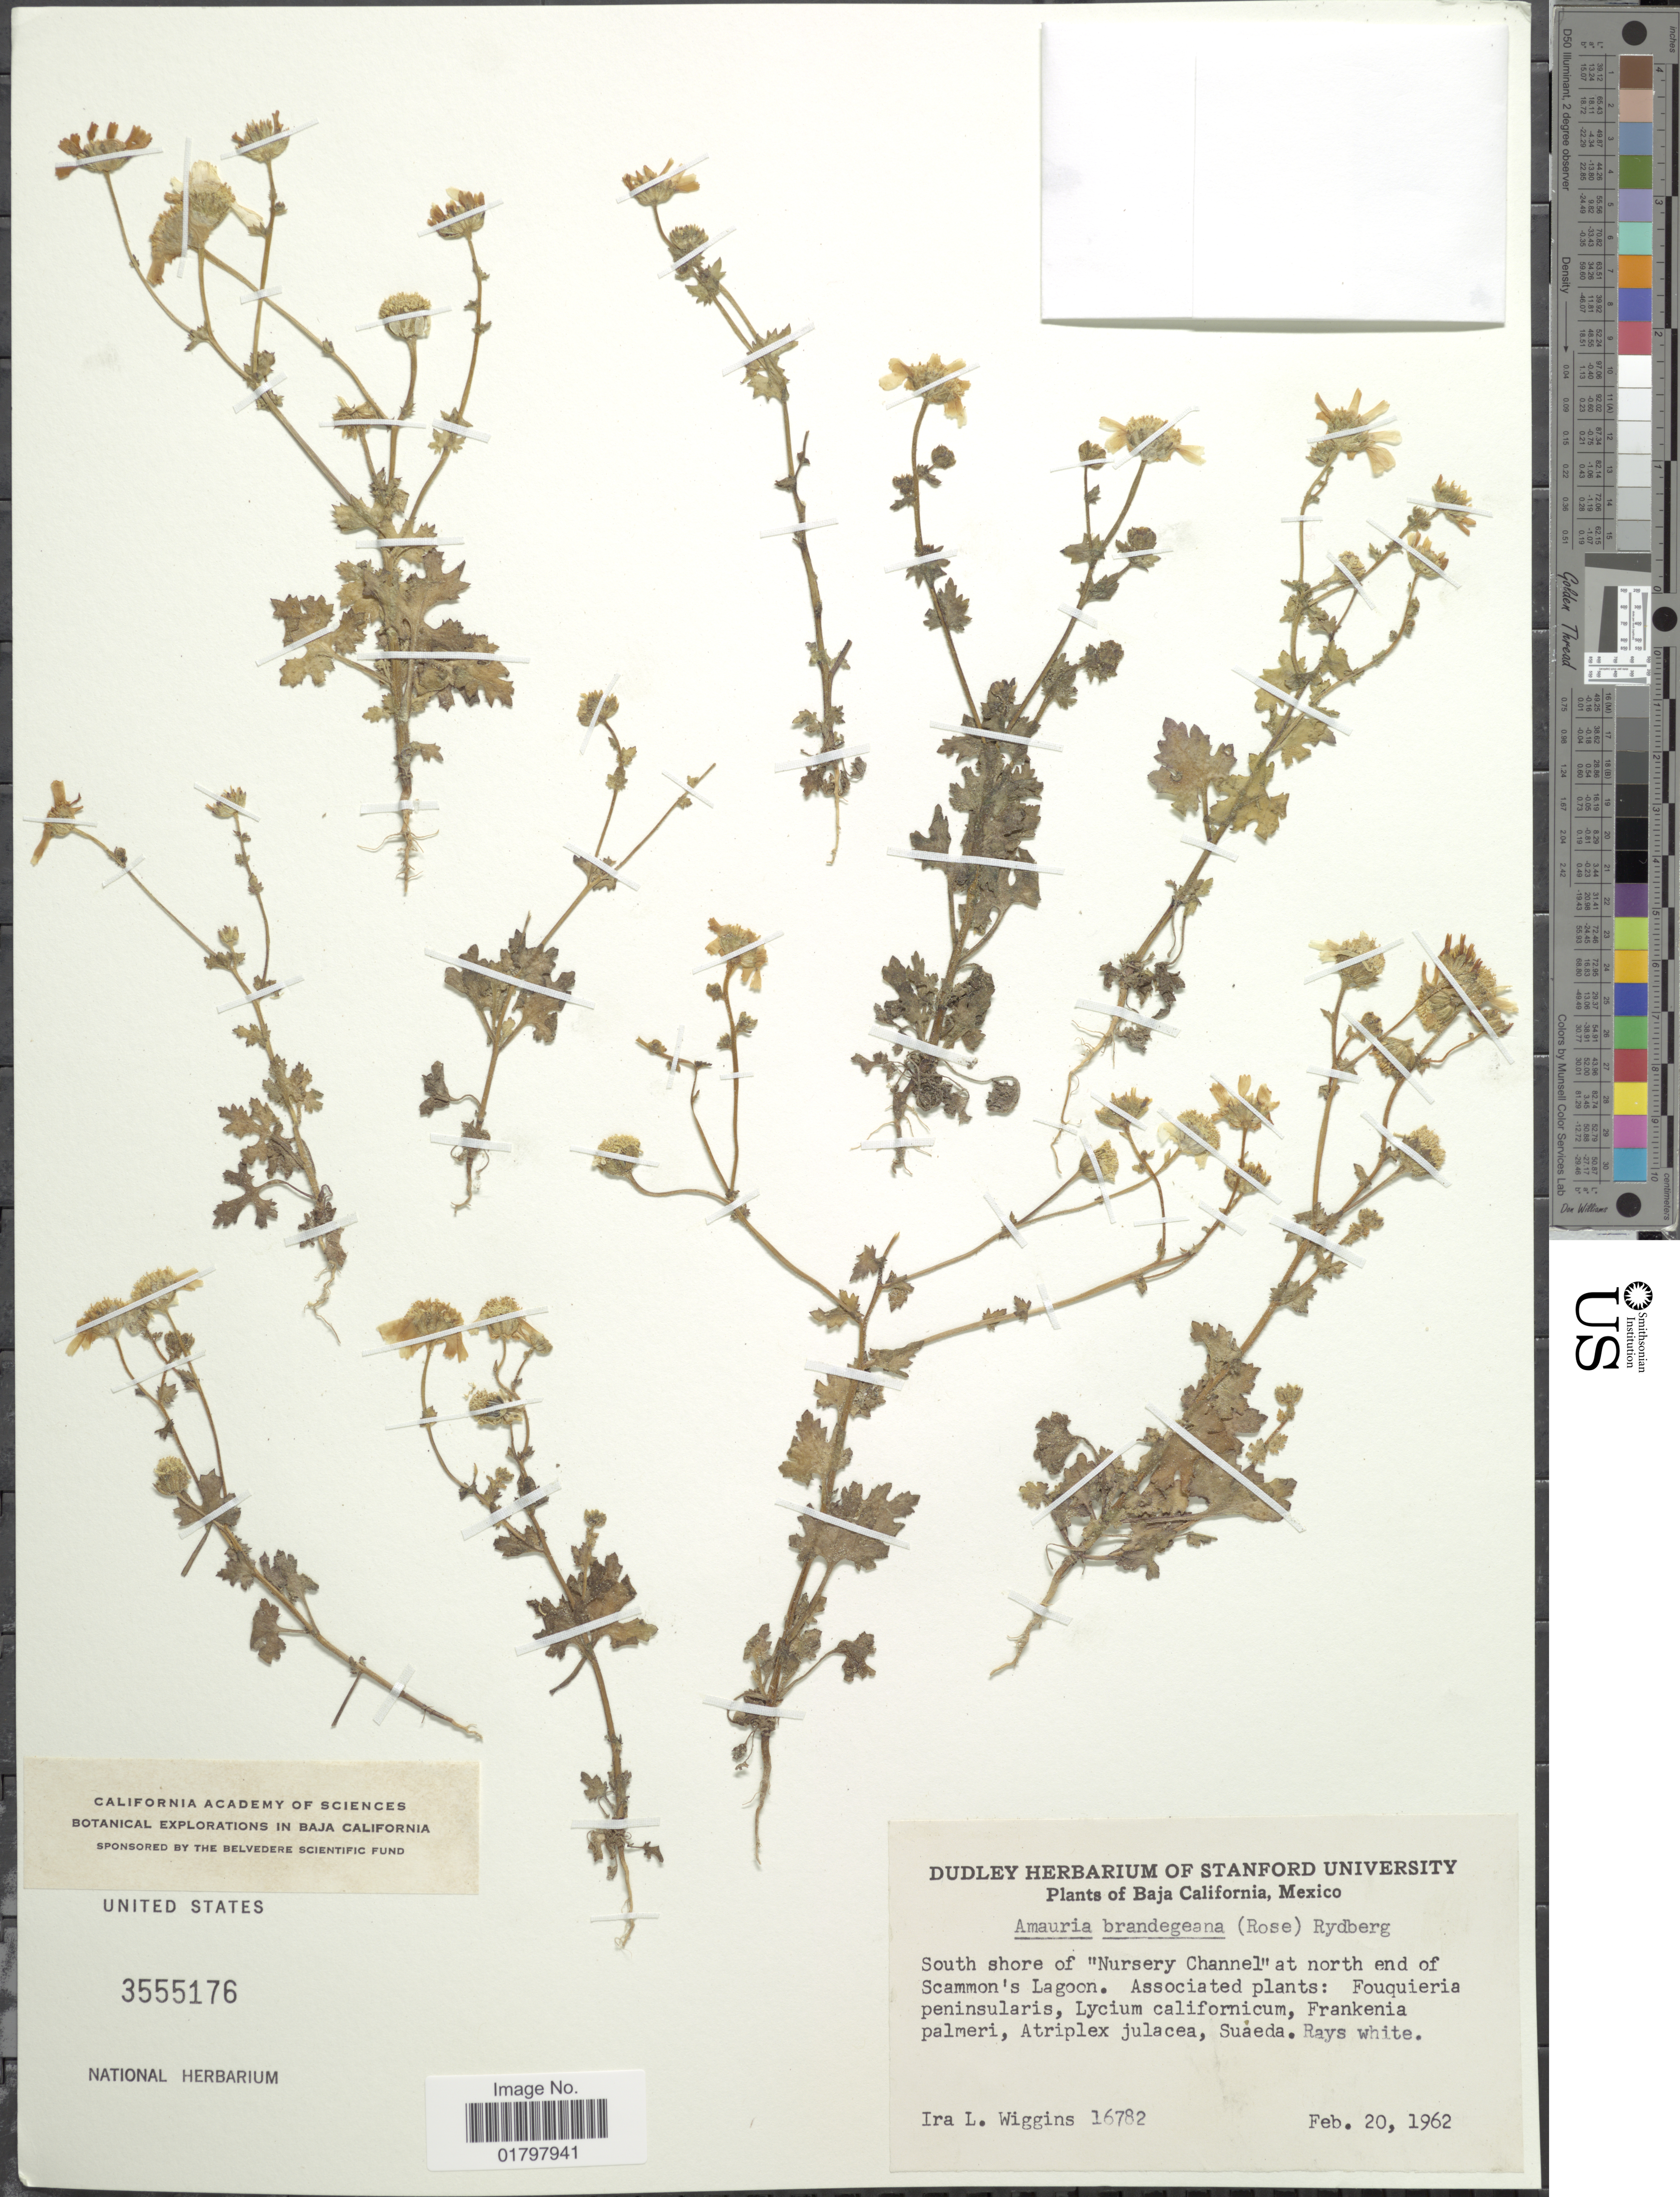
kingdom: Plantae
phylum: Tracheophyta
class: Magnoliopsida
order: Asterales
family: Asteraceae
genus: Amauria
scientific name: Amauria brandegeana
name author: (Rose) Rydb.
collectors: I. L. Wiggins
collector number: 16782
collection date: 1962-02-20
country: Mexico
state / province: Baja California Sur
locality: South shore of "Nursery Channel" at north end of Scammon's Lagoon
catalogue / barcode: US 3555176